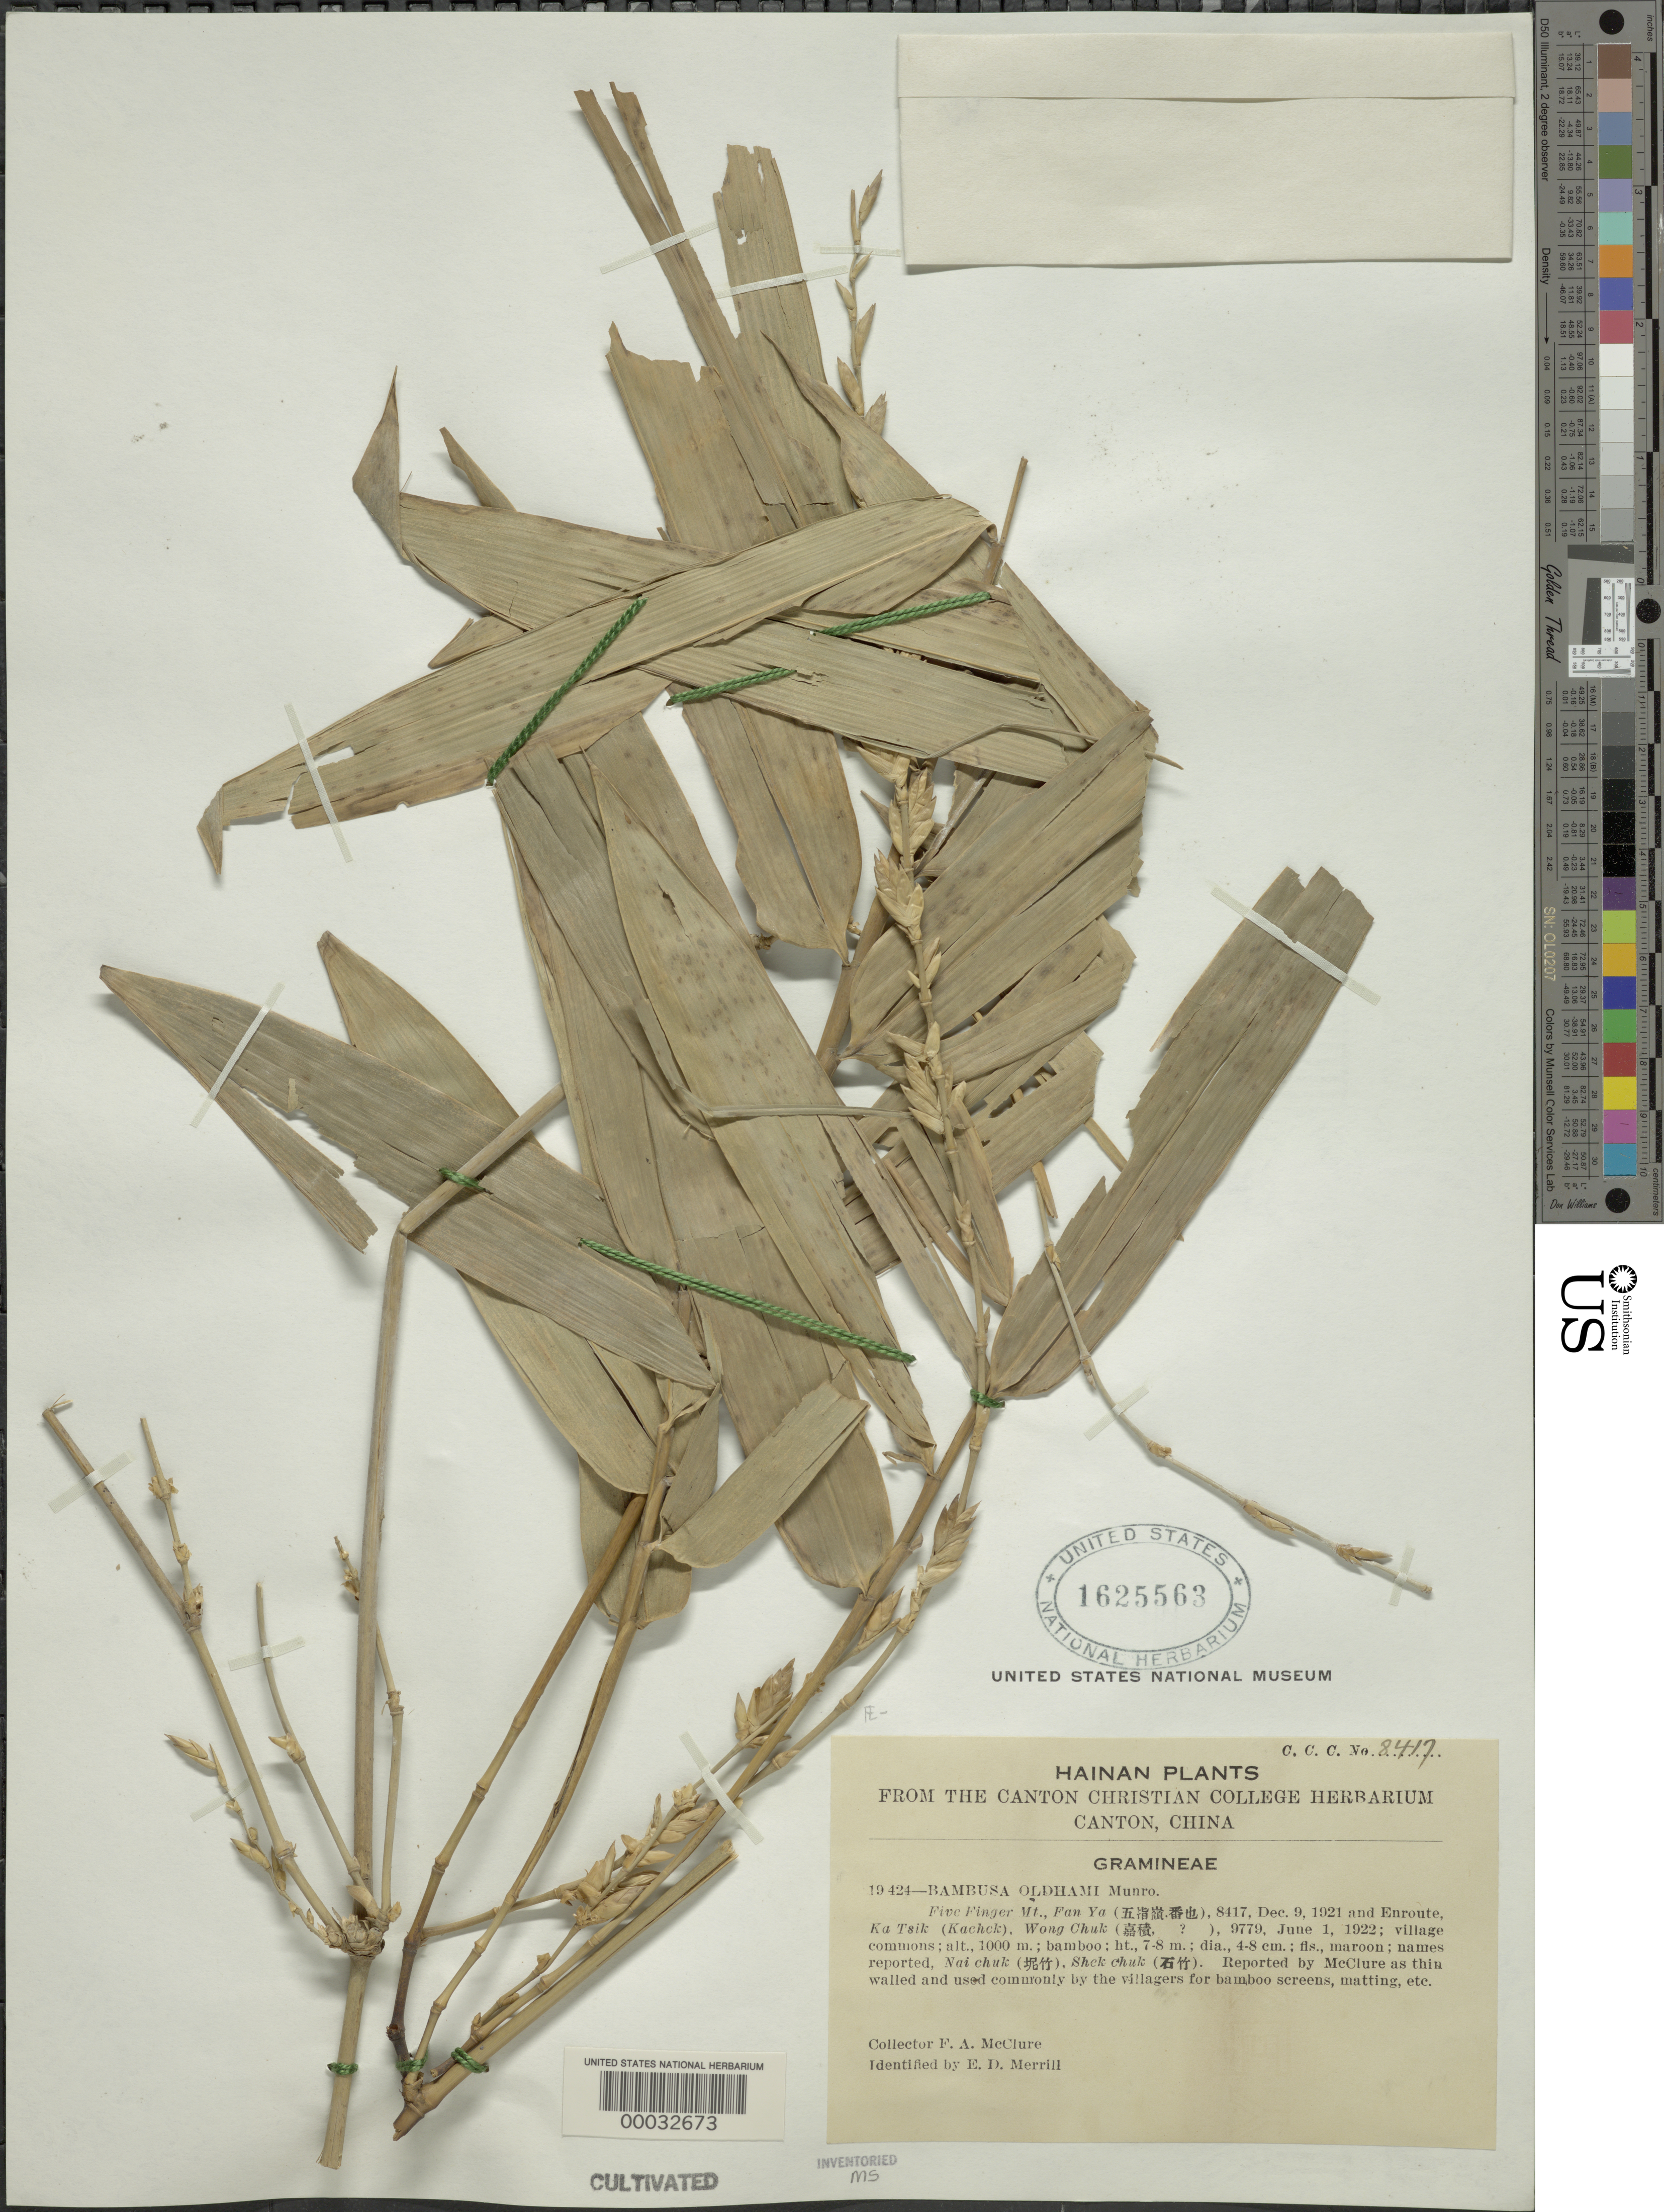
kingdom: Plantae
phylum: Tracheophyta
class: Liliopsida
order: Poales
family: Poaceae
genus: Bambusa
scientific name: Bambusa oldhamii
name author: Munro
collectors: F. A. McClure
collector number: CCC 8417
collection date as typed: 09 Dec 1921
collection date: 1921-12-09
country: China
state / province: Hainan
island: Hainan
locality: Five finger mt.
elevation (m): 1000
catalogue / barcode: US 1625563